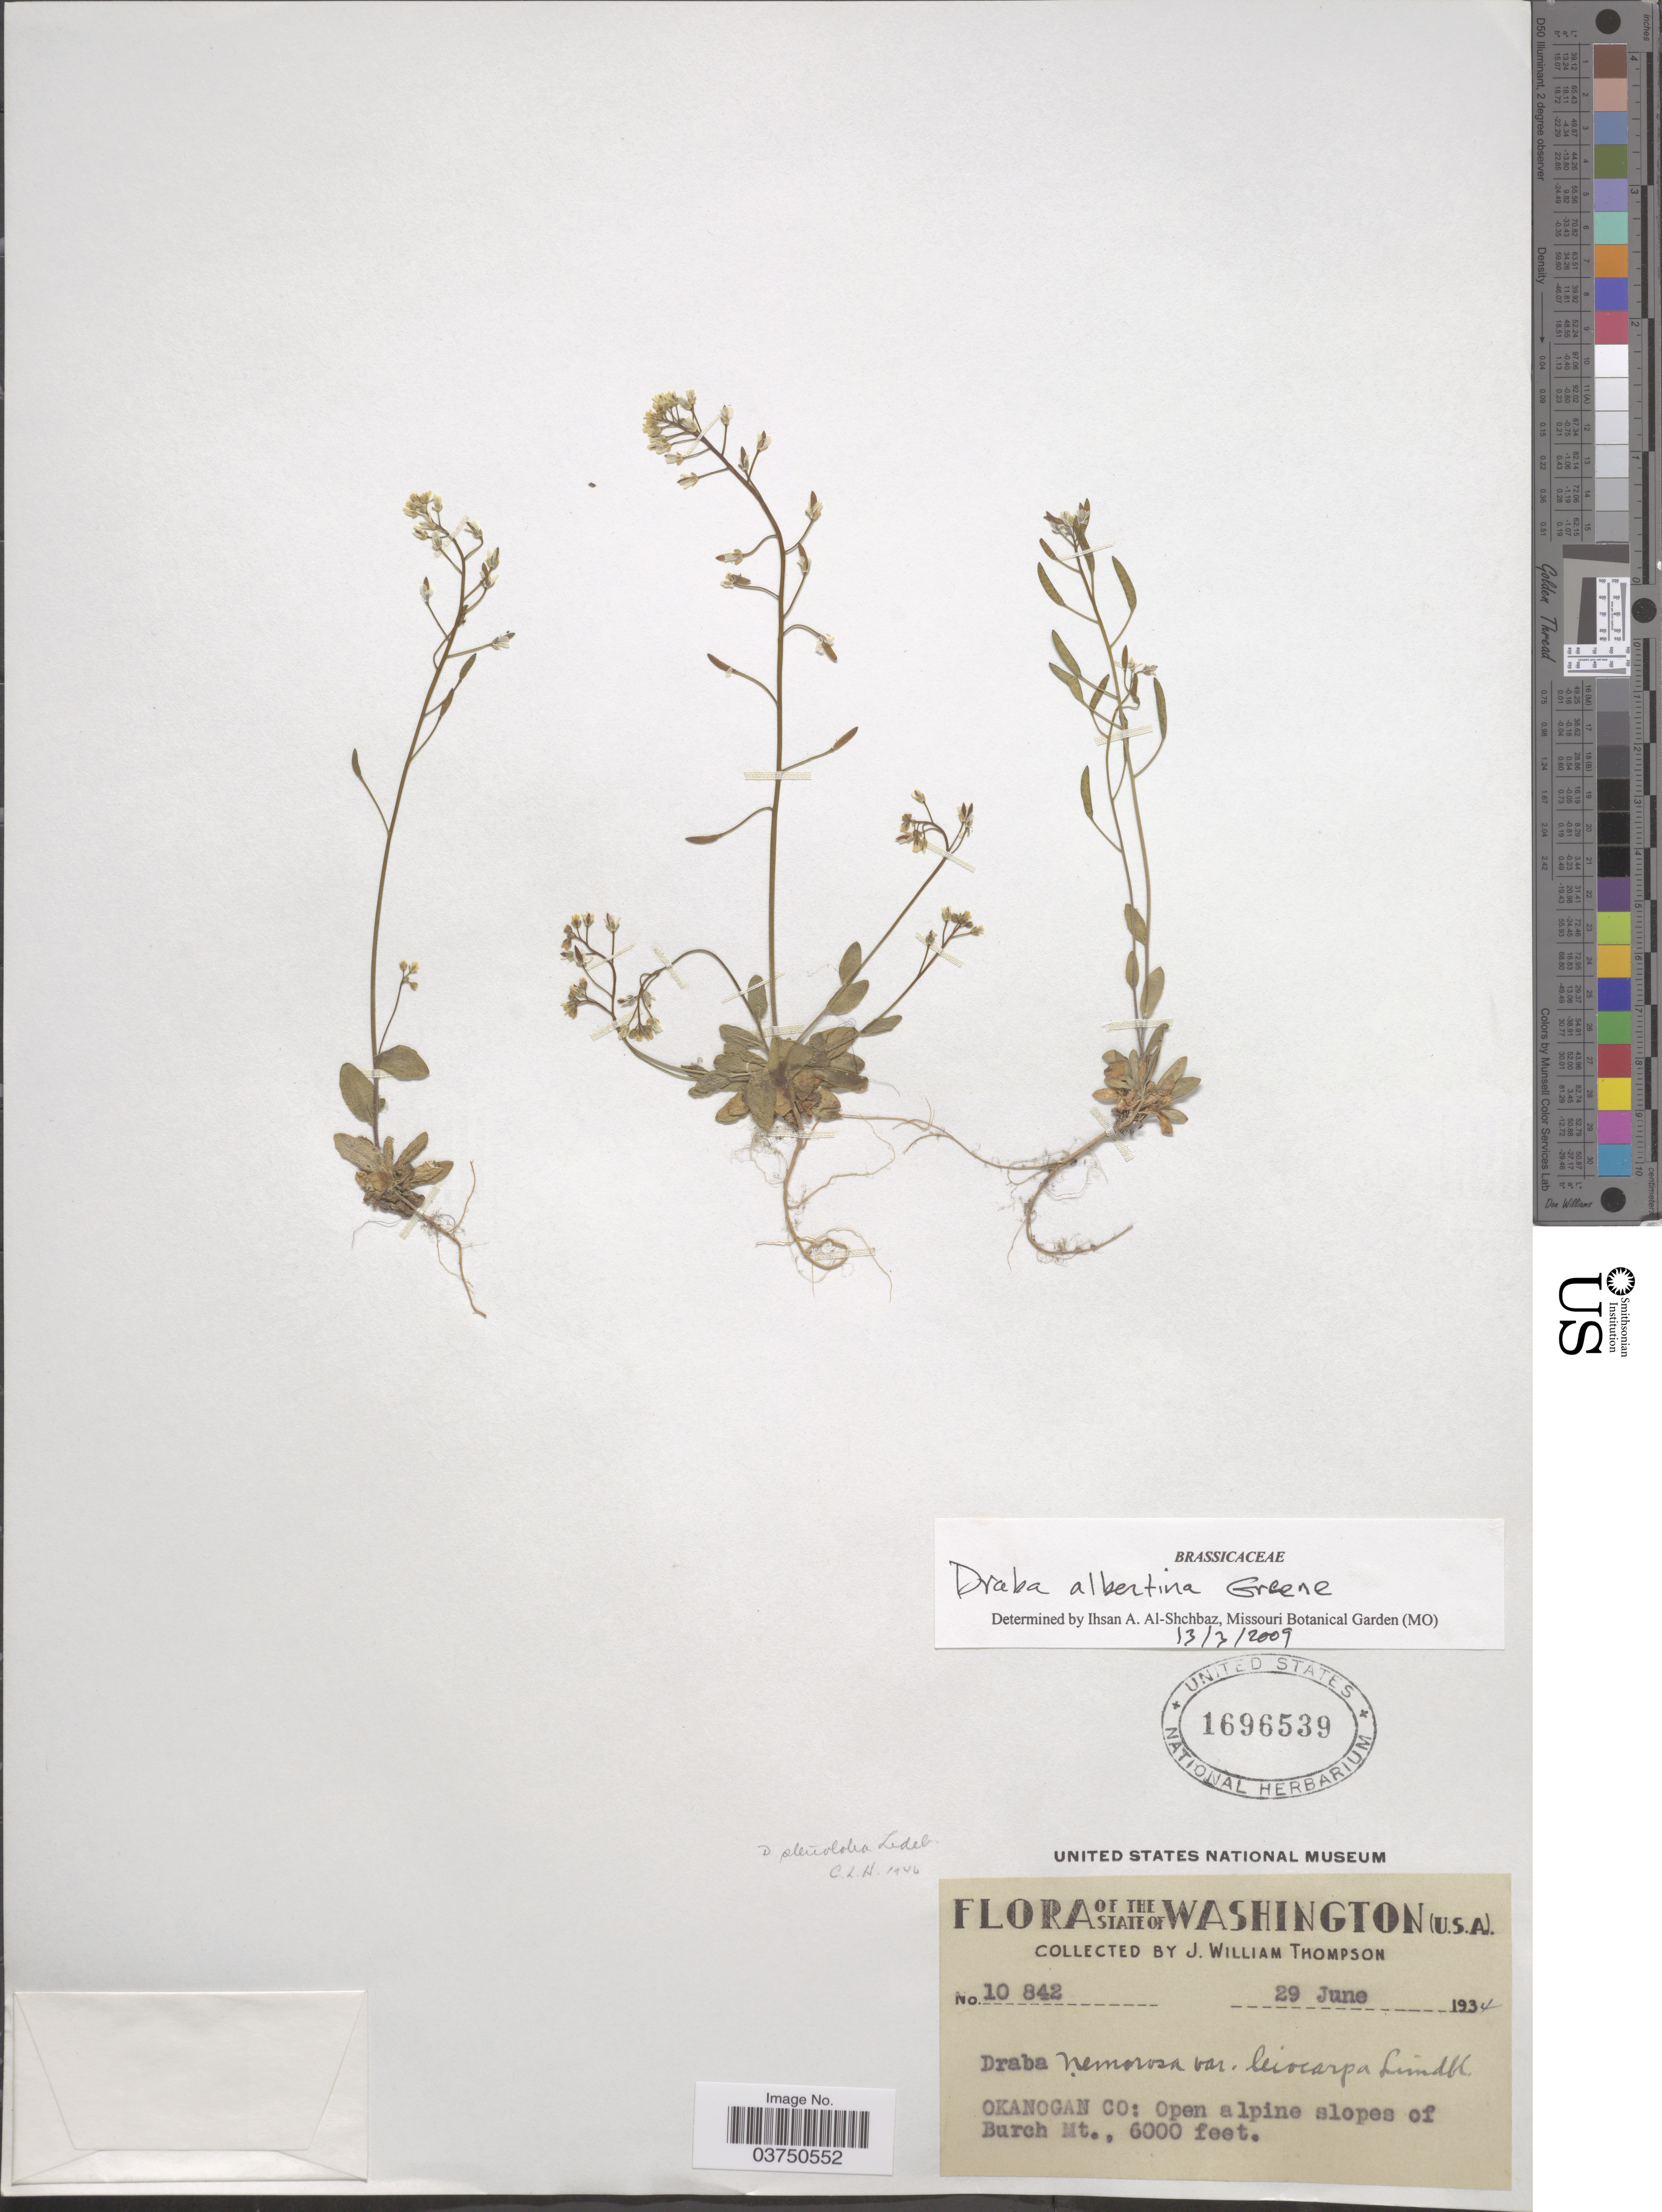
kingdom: Plantae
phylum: Tracheophyta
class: Magnoliopsida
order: Brassicales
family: Brassicaceae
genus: Draba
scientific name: Draba albertina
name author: Greene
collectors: J. W. Thompson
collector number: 10842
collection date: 1934-06-29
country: United States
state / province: Washington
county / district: Okanogan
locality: Okanogan Co: Open alpine slopes of Burch Mt.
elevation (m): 1829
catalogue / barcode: US 1696539